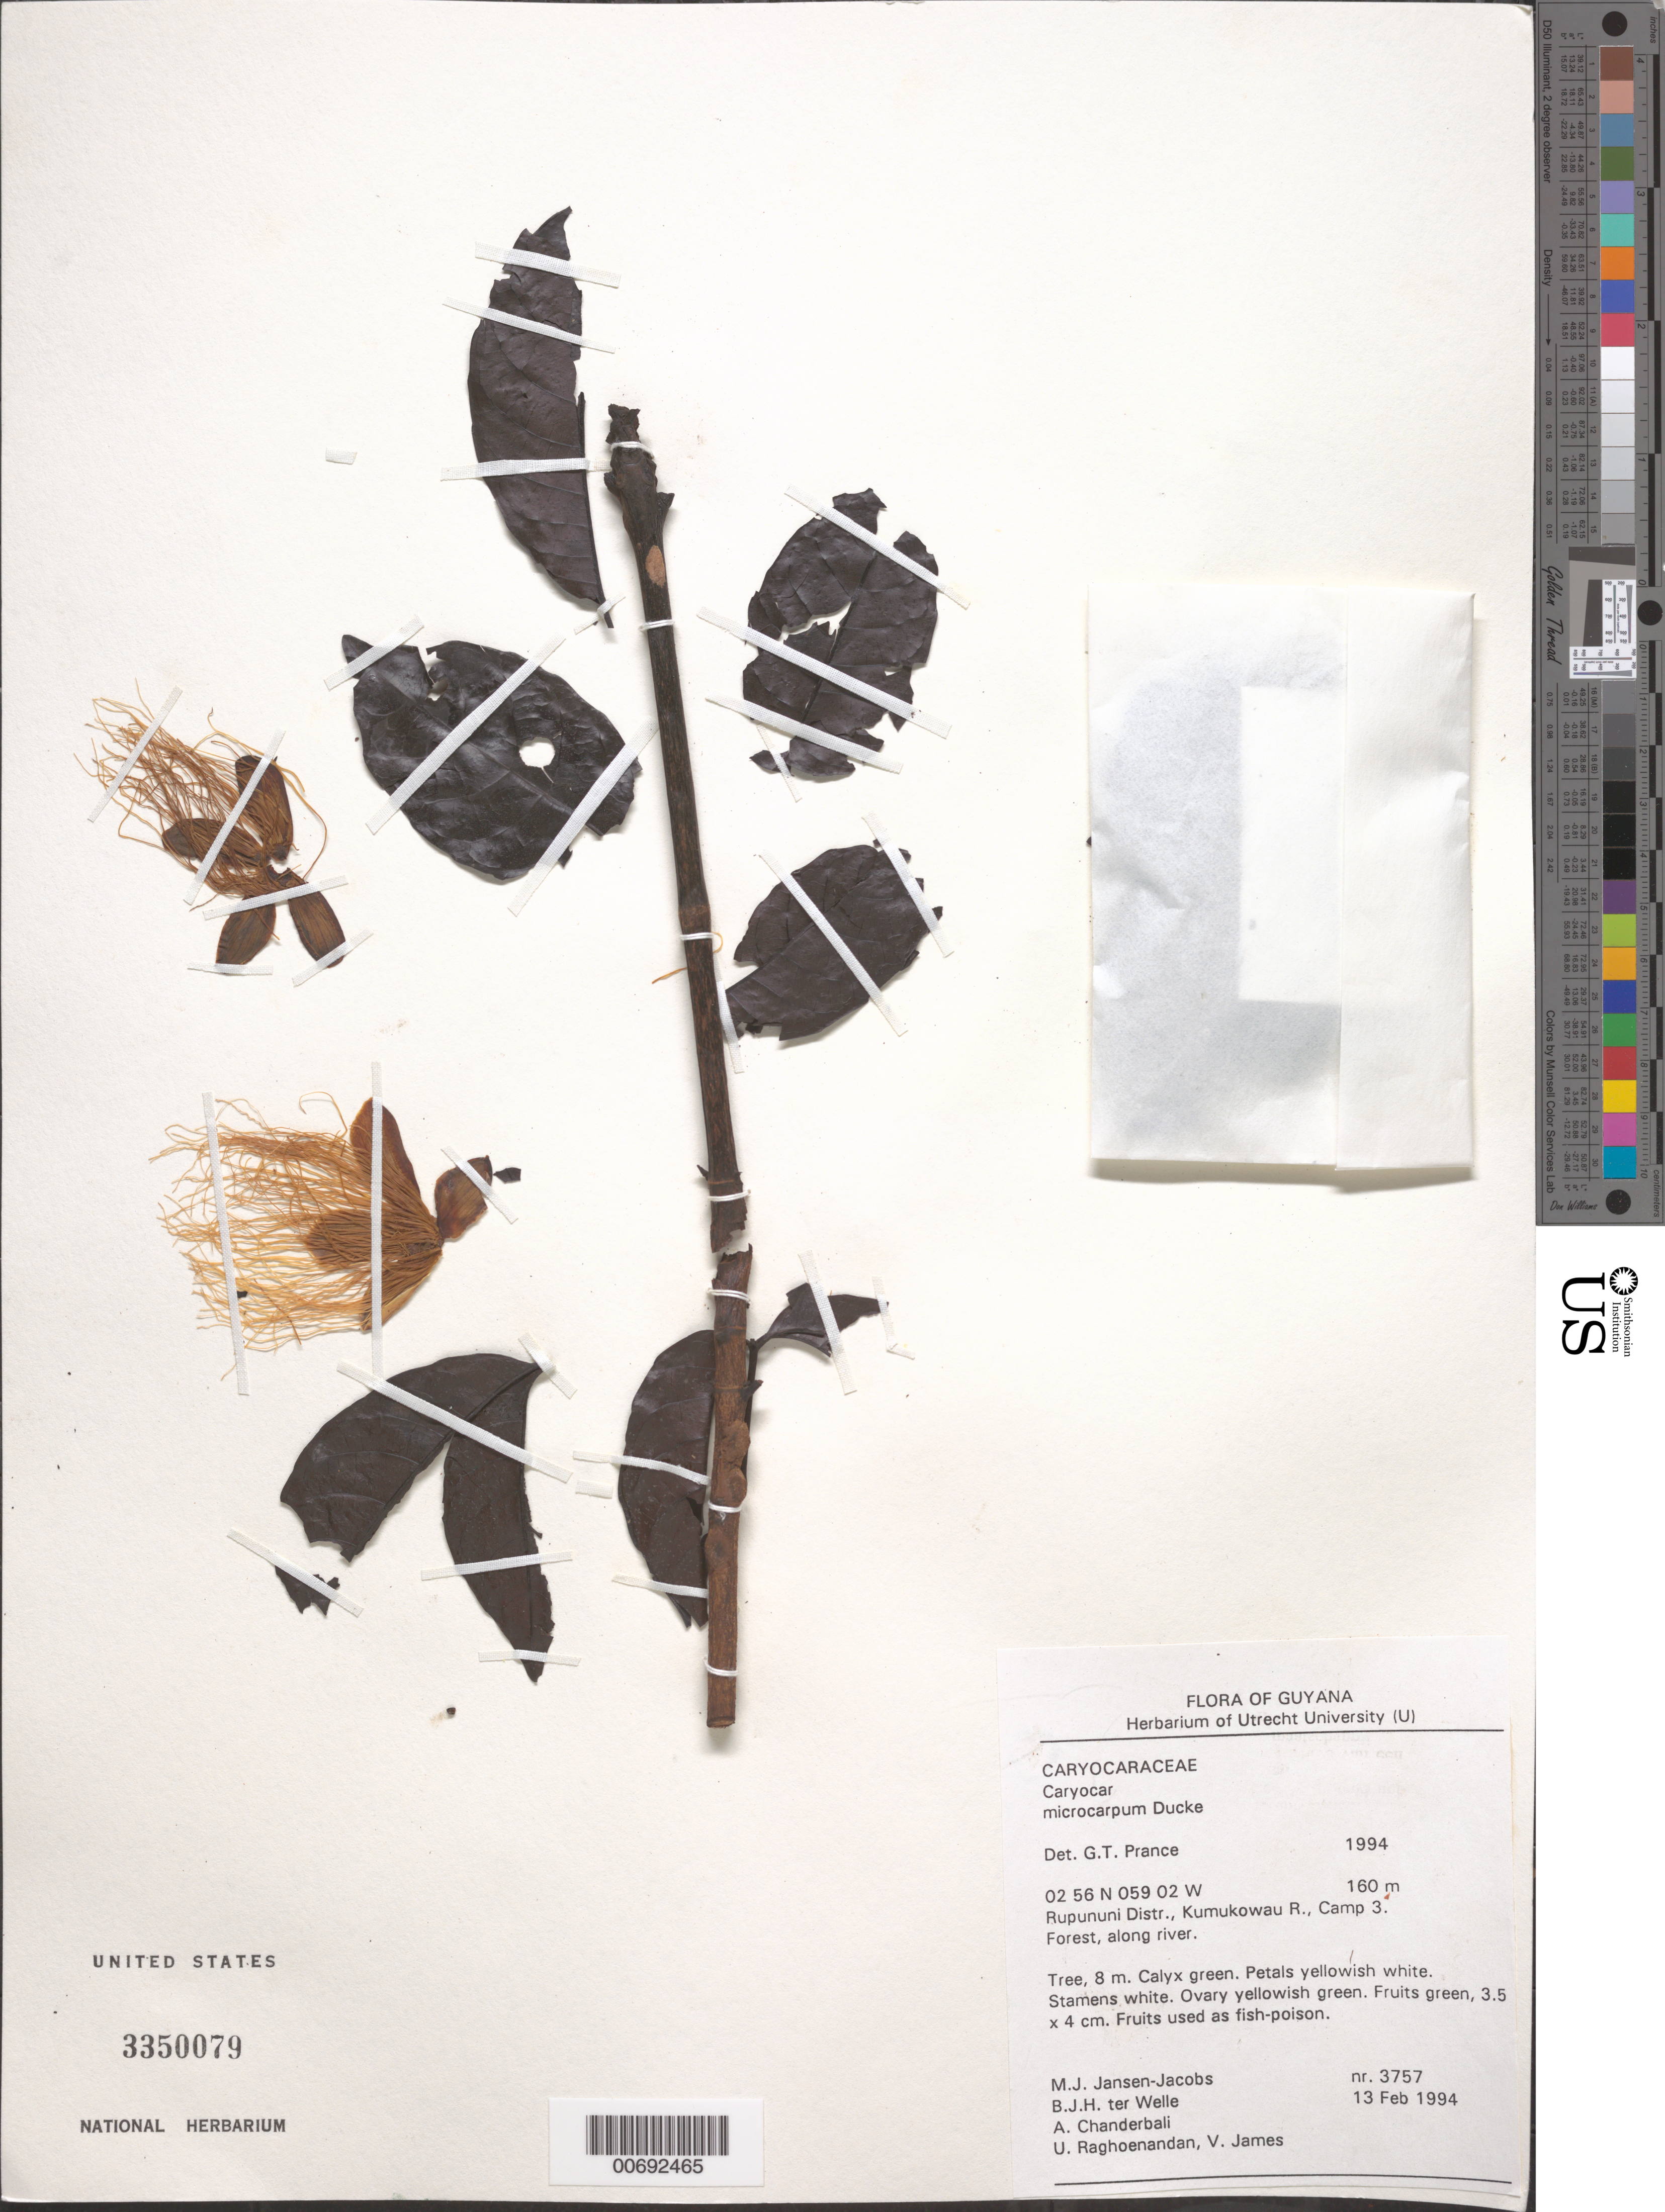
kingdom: Plantae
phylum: Tracheophyta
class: Magnoliopsida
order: Malpighiales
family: Caryocaraceae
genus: Caryocar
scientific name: Caryocar microcarpum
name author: Ducke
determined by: Prance, G. T.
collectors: M. J. Jansen-Jacobs, B. Welle, A. S. Chanderbali, U. Raghoenandan & V. James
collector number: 3757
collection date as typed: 13-Feb-94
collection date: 1994-02-13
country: Guyana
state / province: U. Takutu-U. Essequibo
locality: Kumukowau R., Camp 3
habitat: Forest, along river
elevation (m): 160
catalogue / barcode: US 3350079